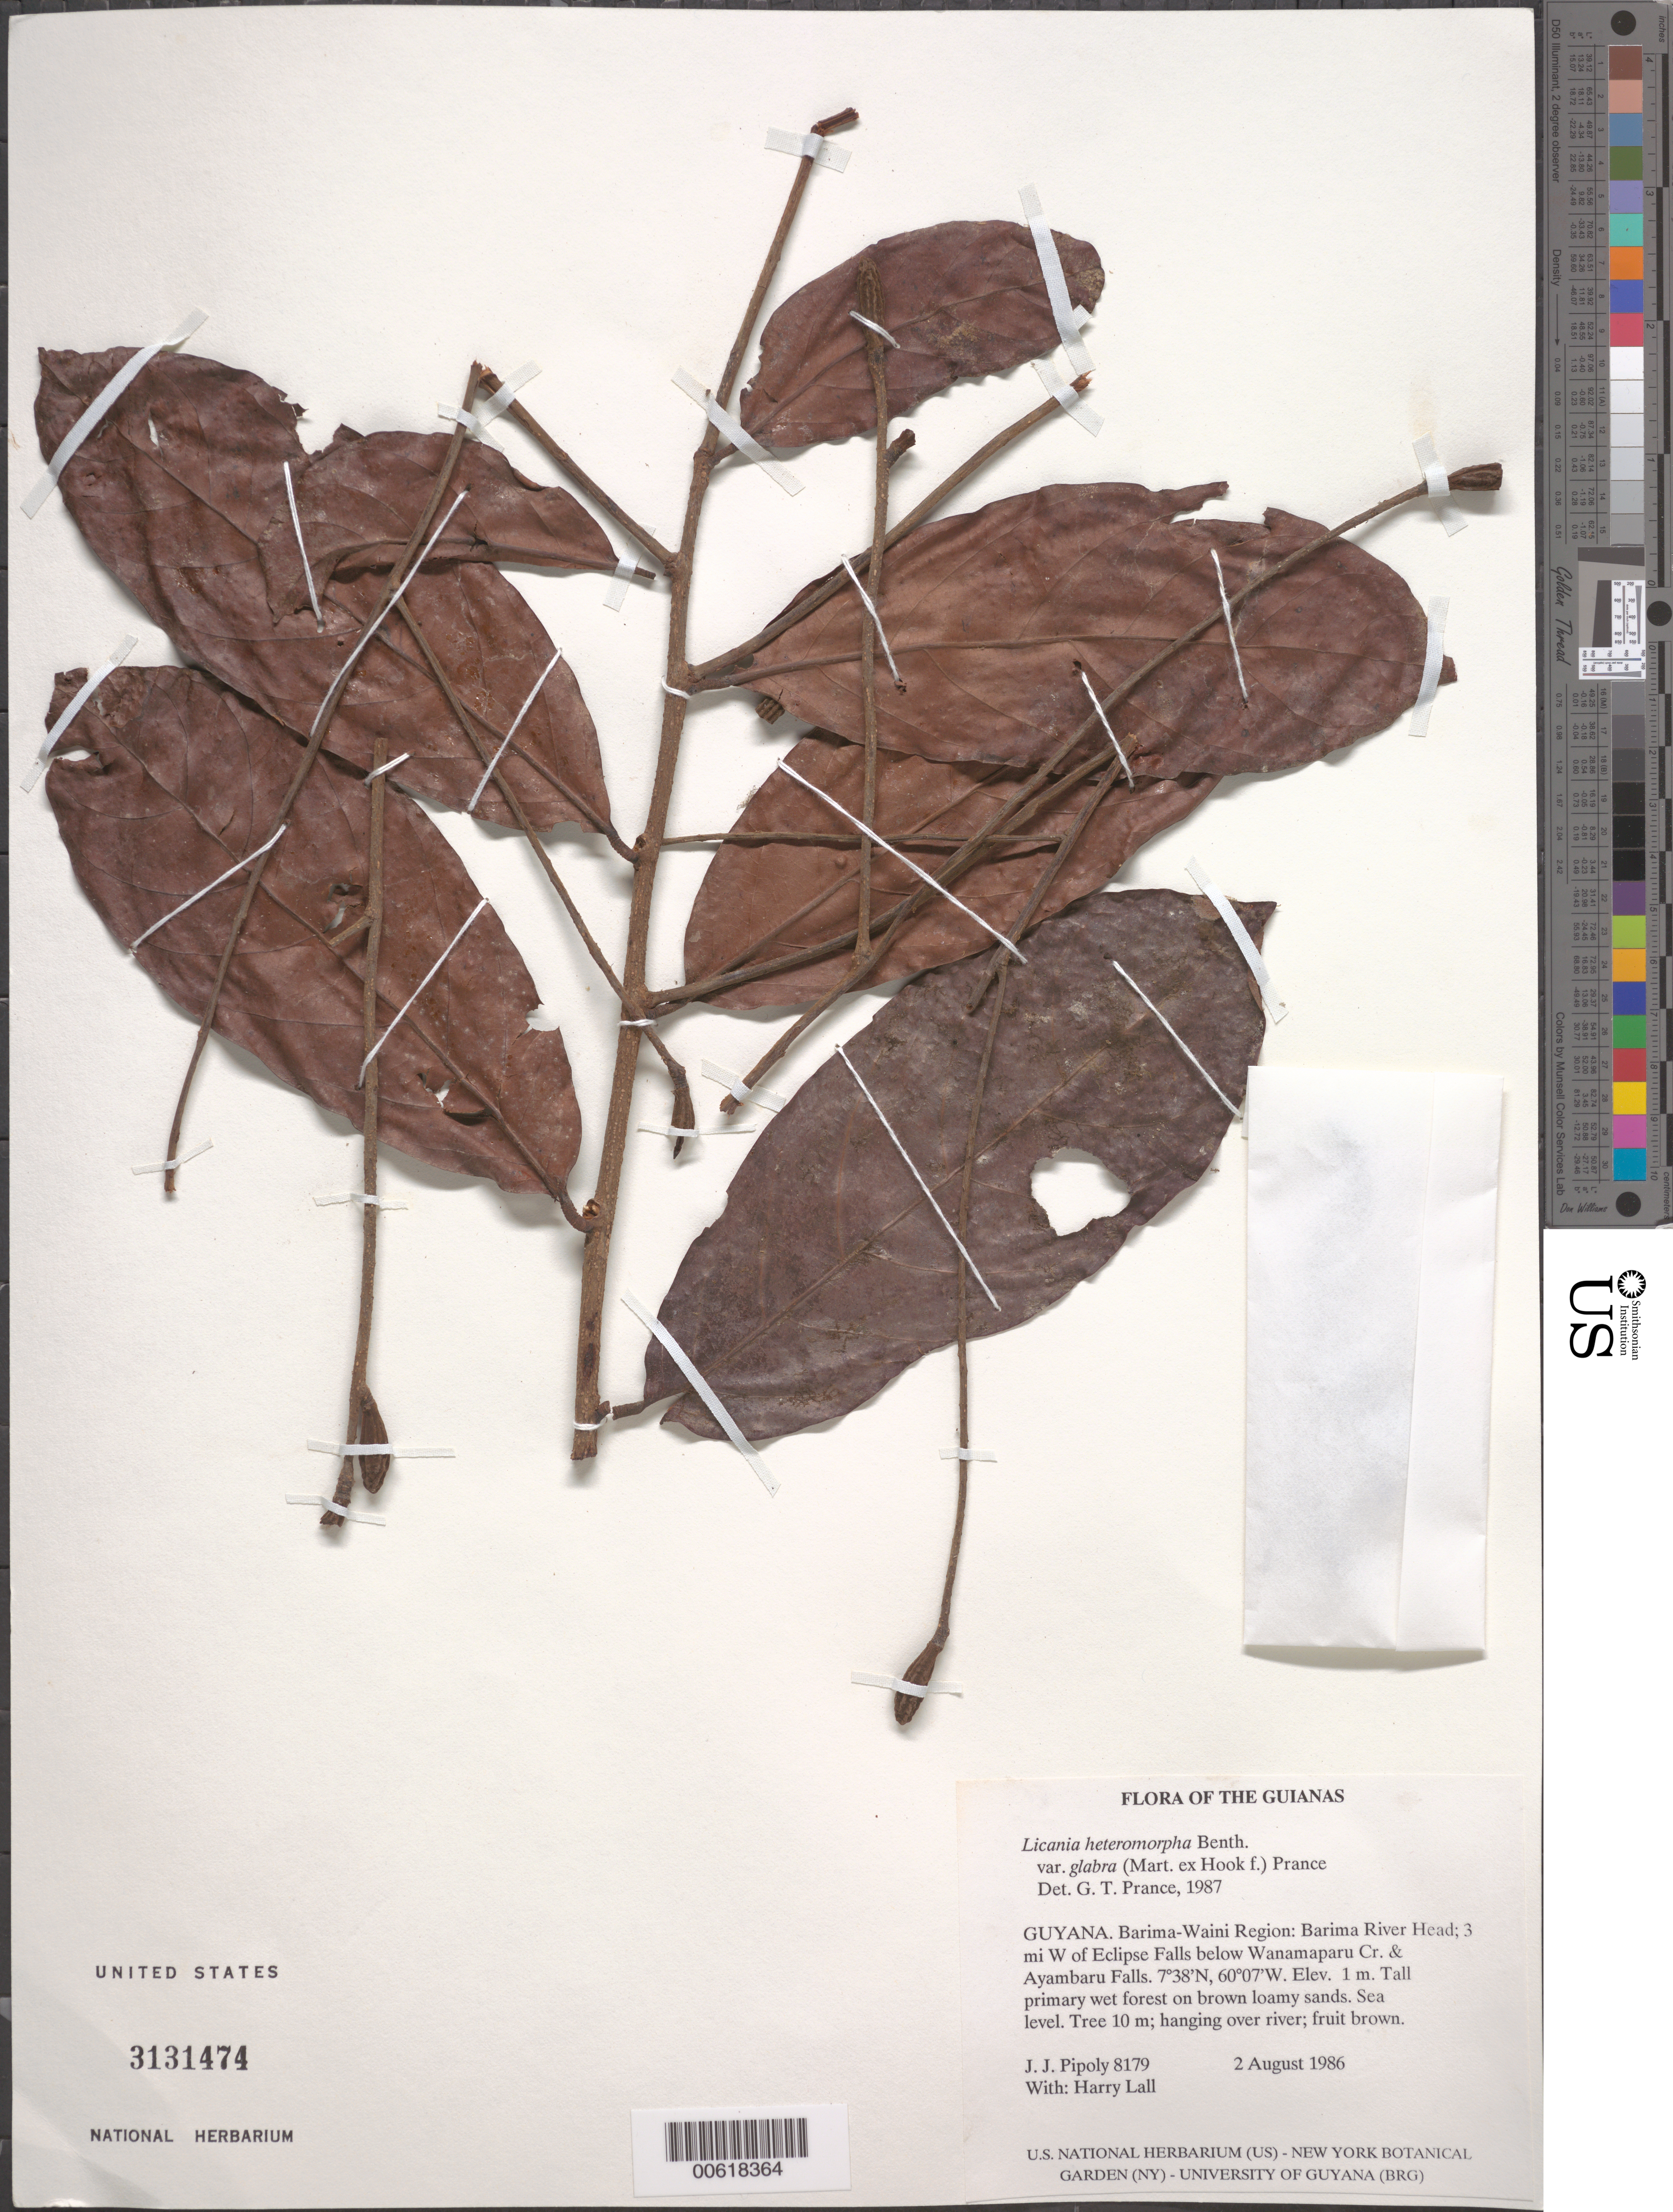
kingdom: Plantae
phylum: Tracheophyta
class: Magnoliopsida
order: Malpighiales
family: Chrysobalanaceae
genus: Hymenopus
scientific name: Hymenopus heteromorphus var. glabrus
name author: (Mart. ex Hook. f.) Sothers & Prance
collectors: J. J. Pipoly & H. Lall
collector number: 8179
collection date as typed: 2 August 1986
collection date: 1986-08-02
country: Guyana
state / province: Barima-Waini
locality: Barima River head; 3 mi W of Eclipse Falls below Wanamaparu Cr. & Ayambaru Falls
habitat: Tall primary wet forest on brown loamy sands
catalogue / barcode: US 3131474